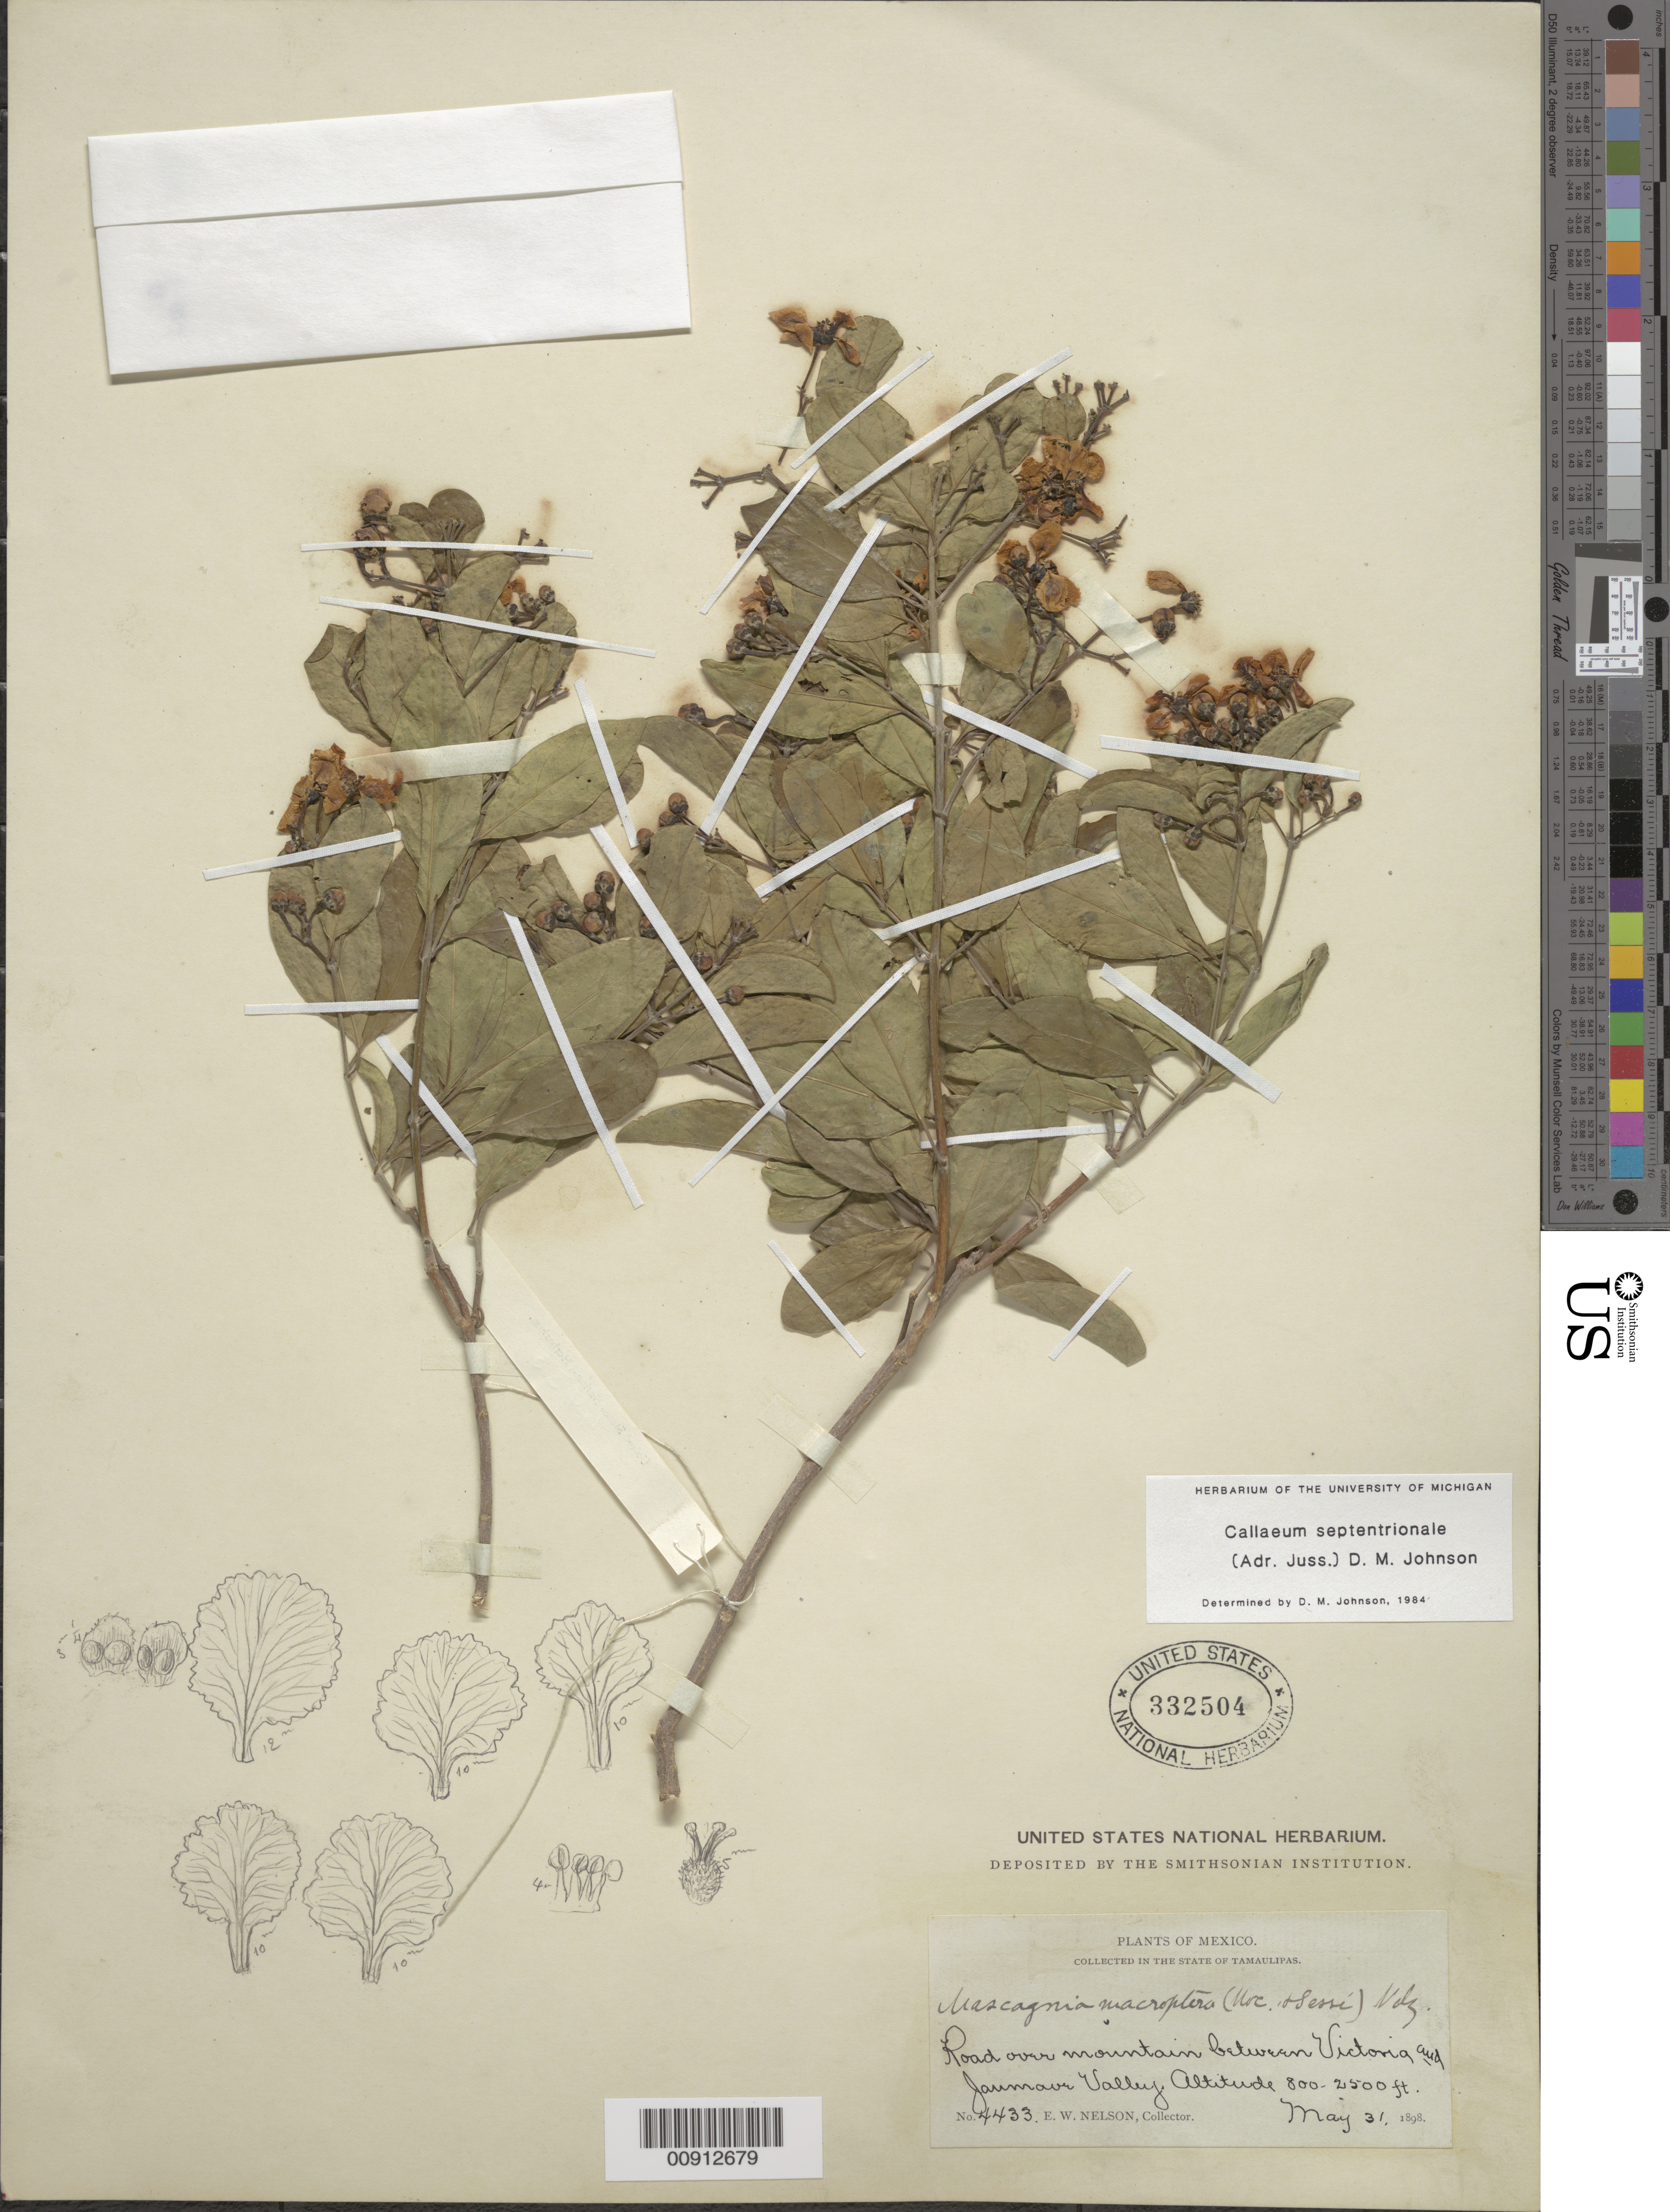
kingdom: Plantae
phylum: Tracheophyta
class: Magnoliopsida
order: Malpighiales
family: Malpighiaceae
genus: Callaeum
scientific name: Callaeum septentrionale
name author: (A. Juss.) D.M. Johnson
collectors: E. W. Nelson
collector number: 4433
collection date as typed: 31 May 1898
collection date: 1898-05-31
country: Mexico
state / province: Tamaulipas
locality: Road over mountain between Victoria and Jaumave Valley. State of Tamaulipas.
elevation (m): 244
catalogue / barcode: US 332504